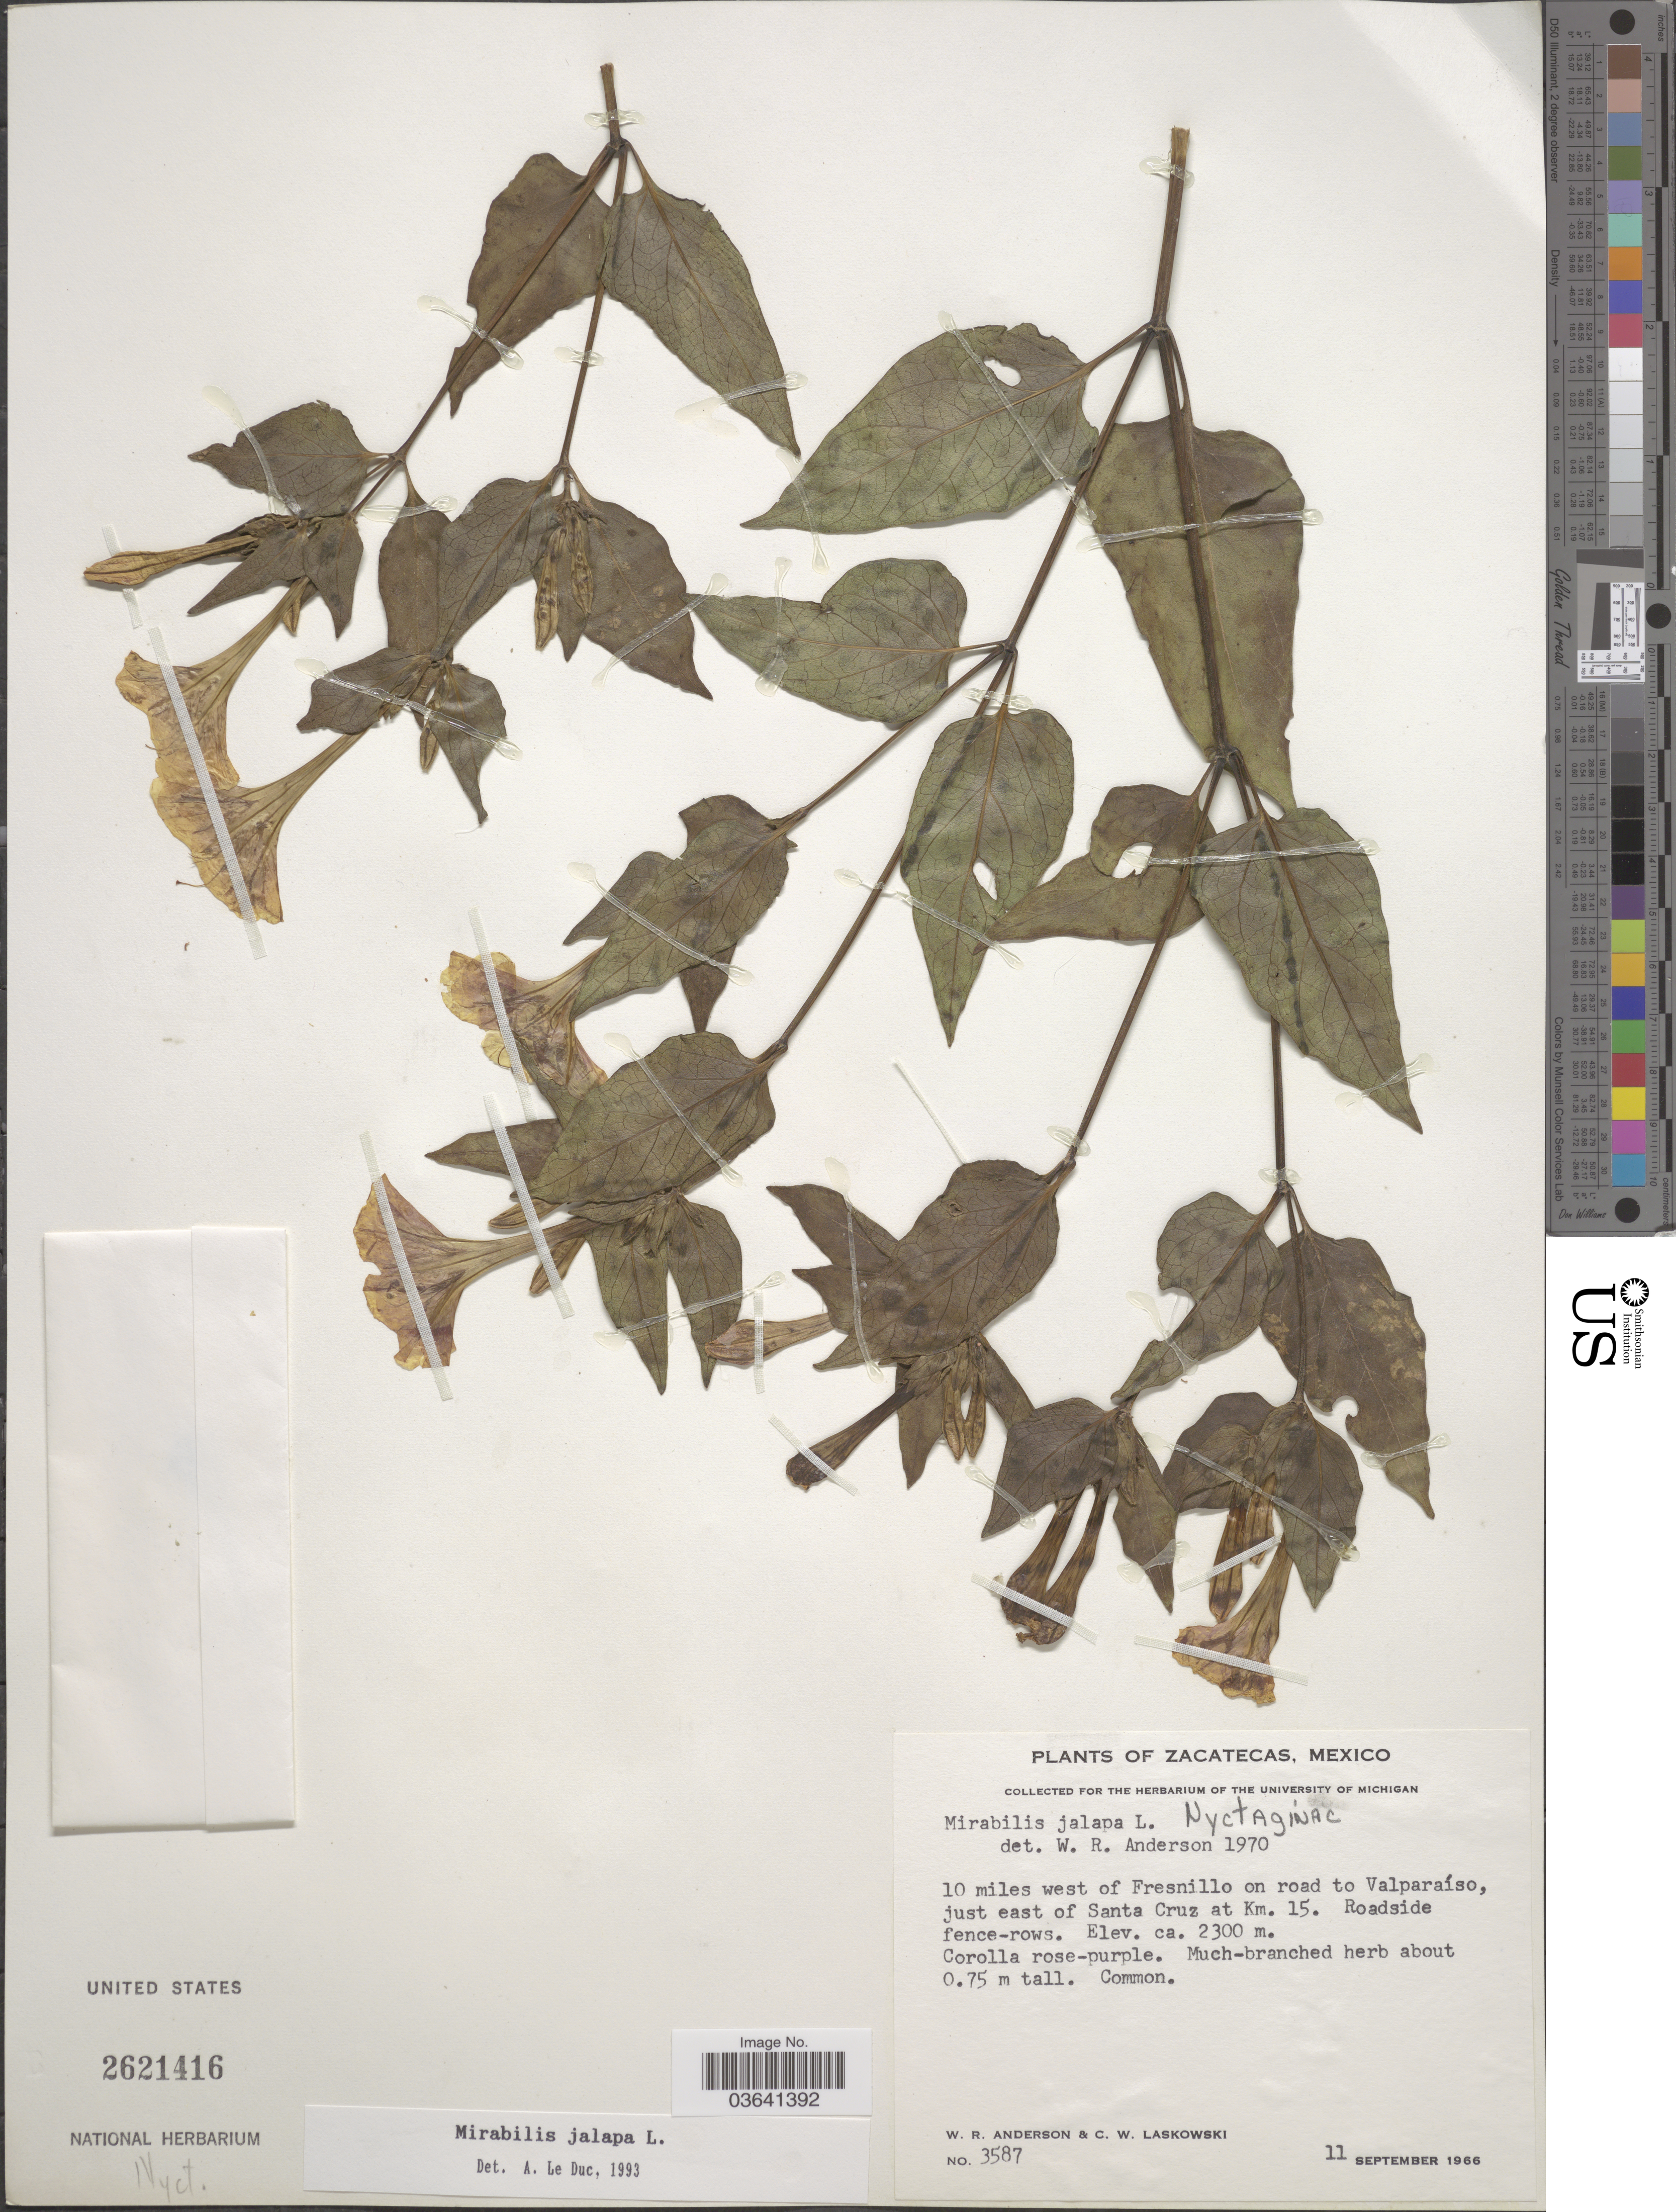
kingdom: Plantae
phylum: Tracheophyta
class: Magnoliopsida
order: Caryophyllales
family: Nyctaginaceae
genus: Mirabilis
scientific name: Mirabilis jalapa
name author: L.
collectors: W. Anderson & C. Laskowski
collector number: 3587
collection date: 1966-09-11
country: Mexico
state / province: Zacatecas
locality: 10 miles west of Fresnillo on road to Valparaíso, just east of Santa Cruz at Km. 15.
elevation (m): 2300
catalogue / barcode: US 2621416